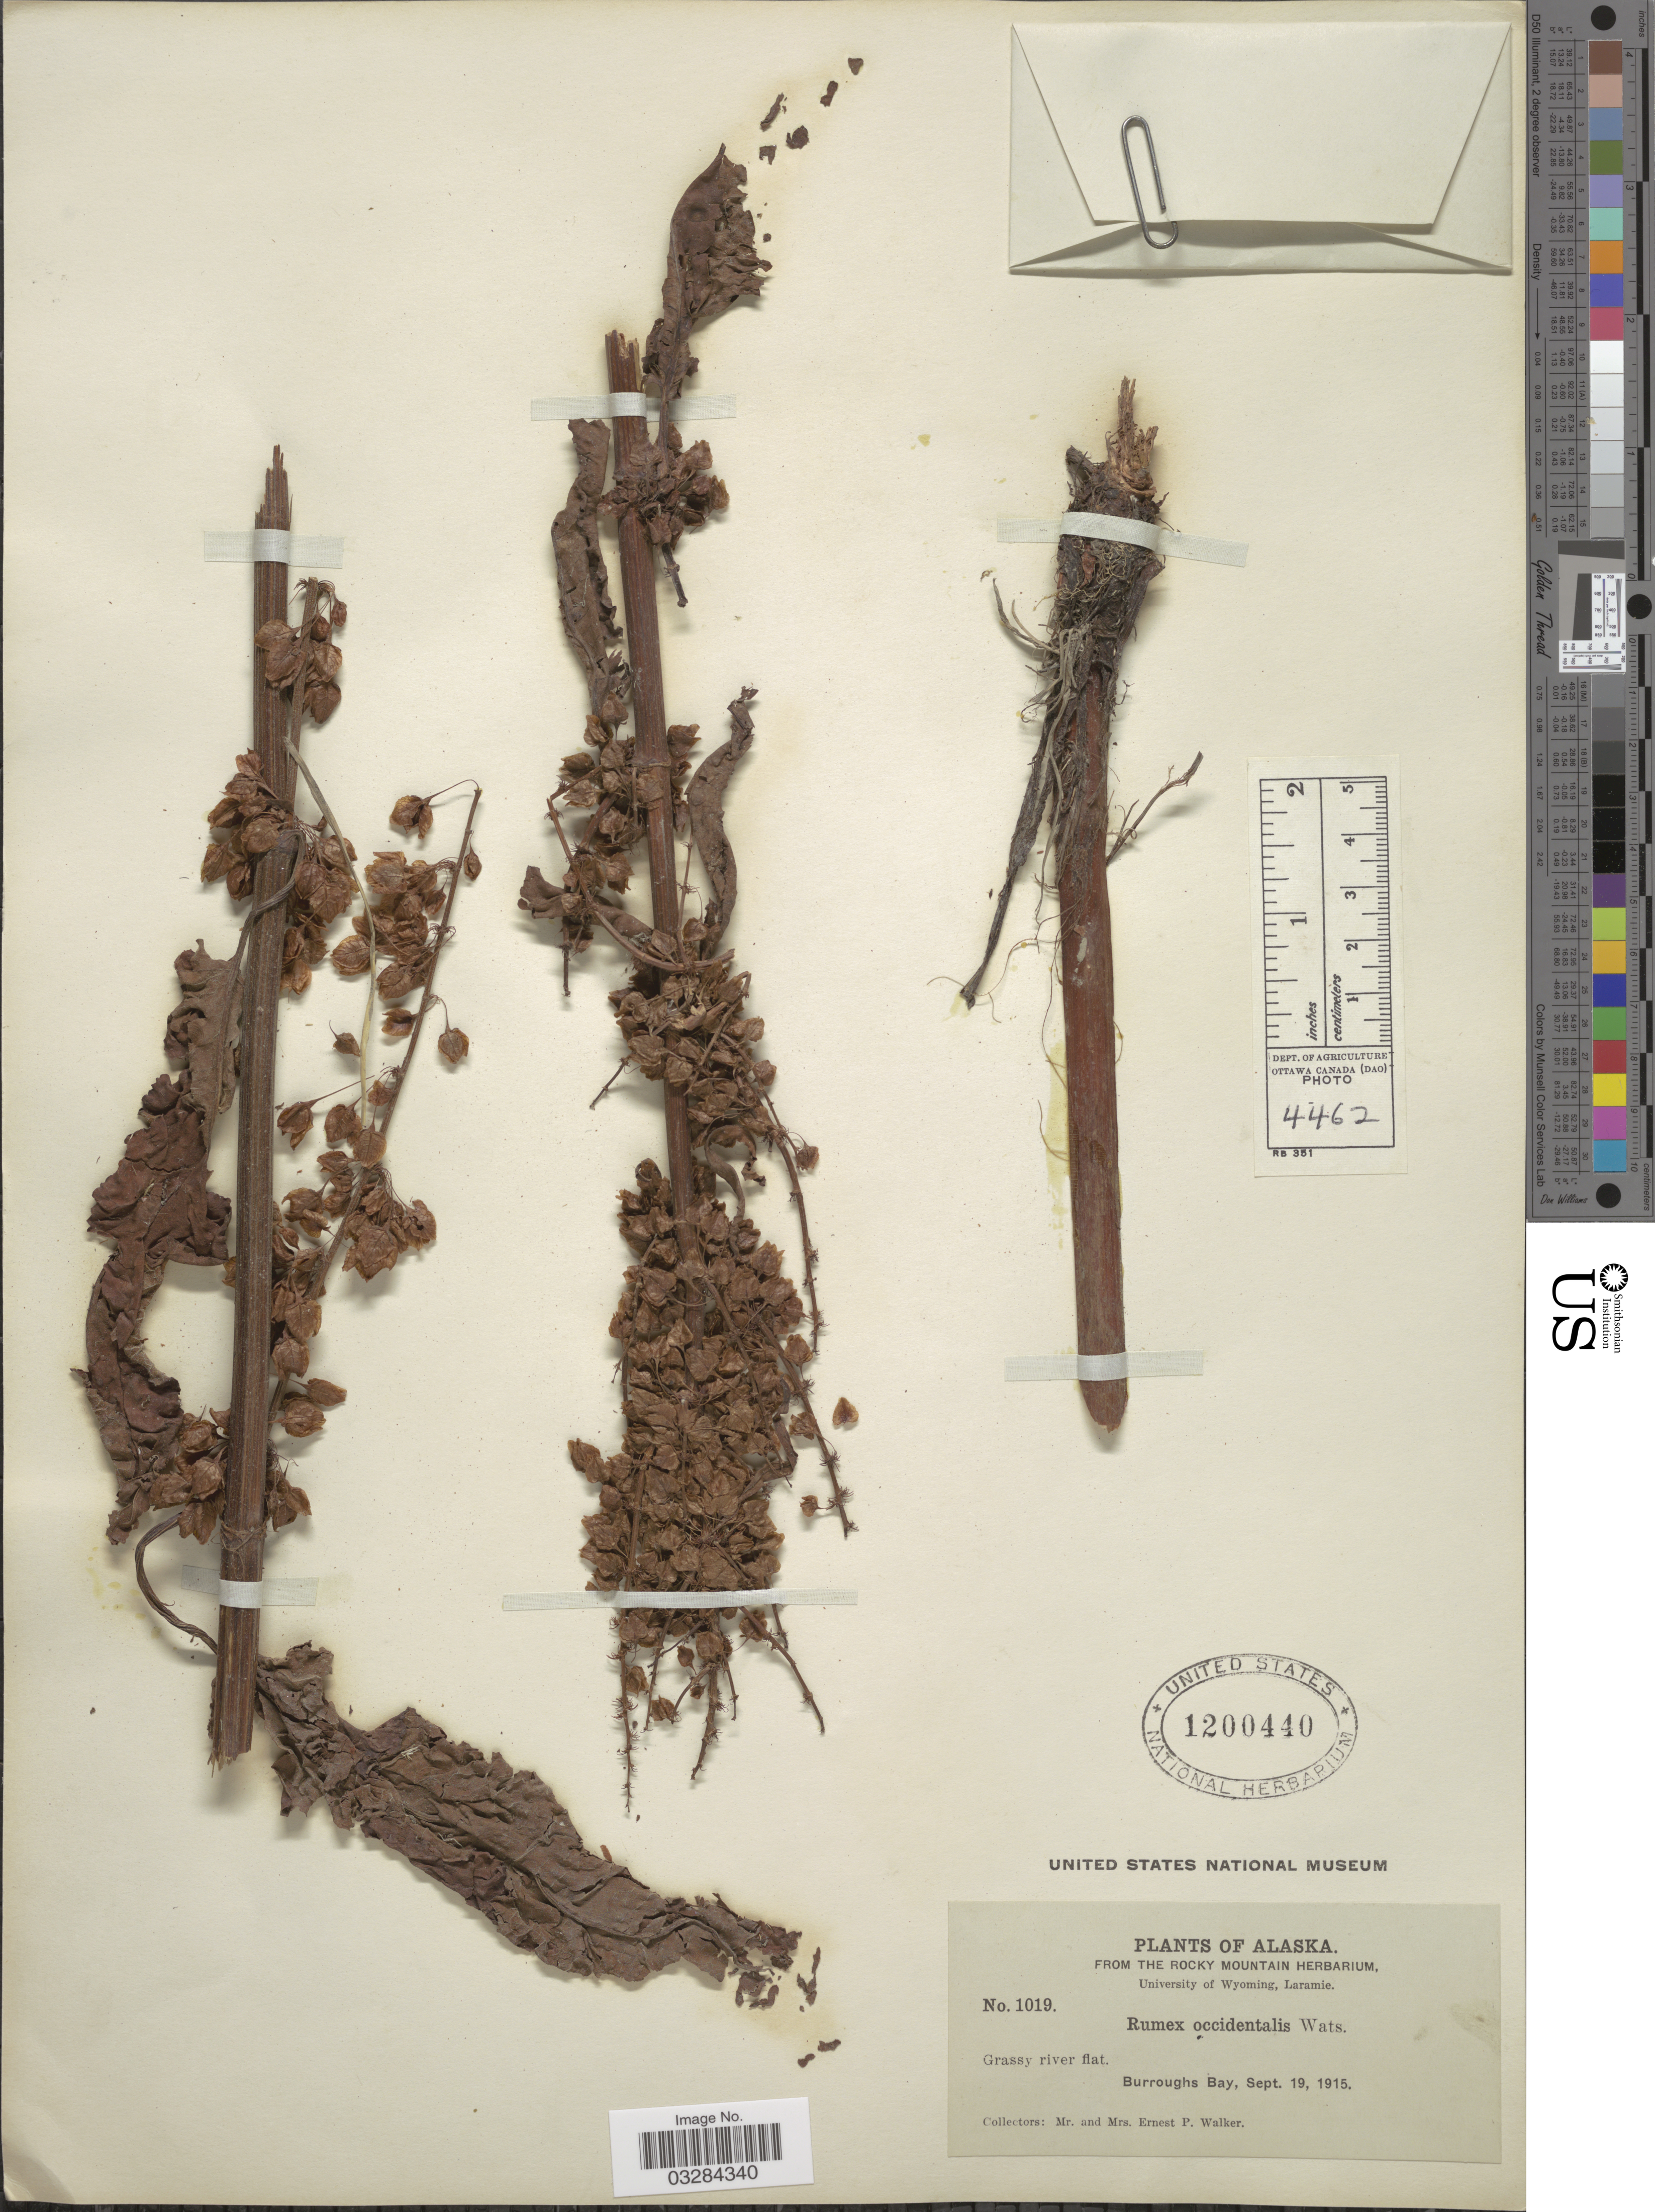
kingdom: Plantae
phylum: Tracheophyta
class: Magnoliopsida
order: Caryophyllales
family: Polygonaceae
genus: Rumex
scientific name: Rumex occidentalis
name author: S. Watson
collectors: E. P. Walker & E. Walker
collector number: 1019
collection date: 1915-09-19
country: United States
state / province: Alaska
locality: Grassy river flat. Burroughs Bay.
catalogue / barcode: US 1200440